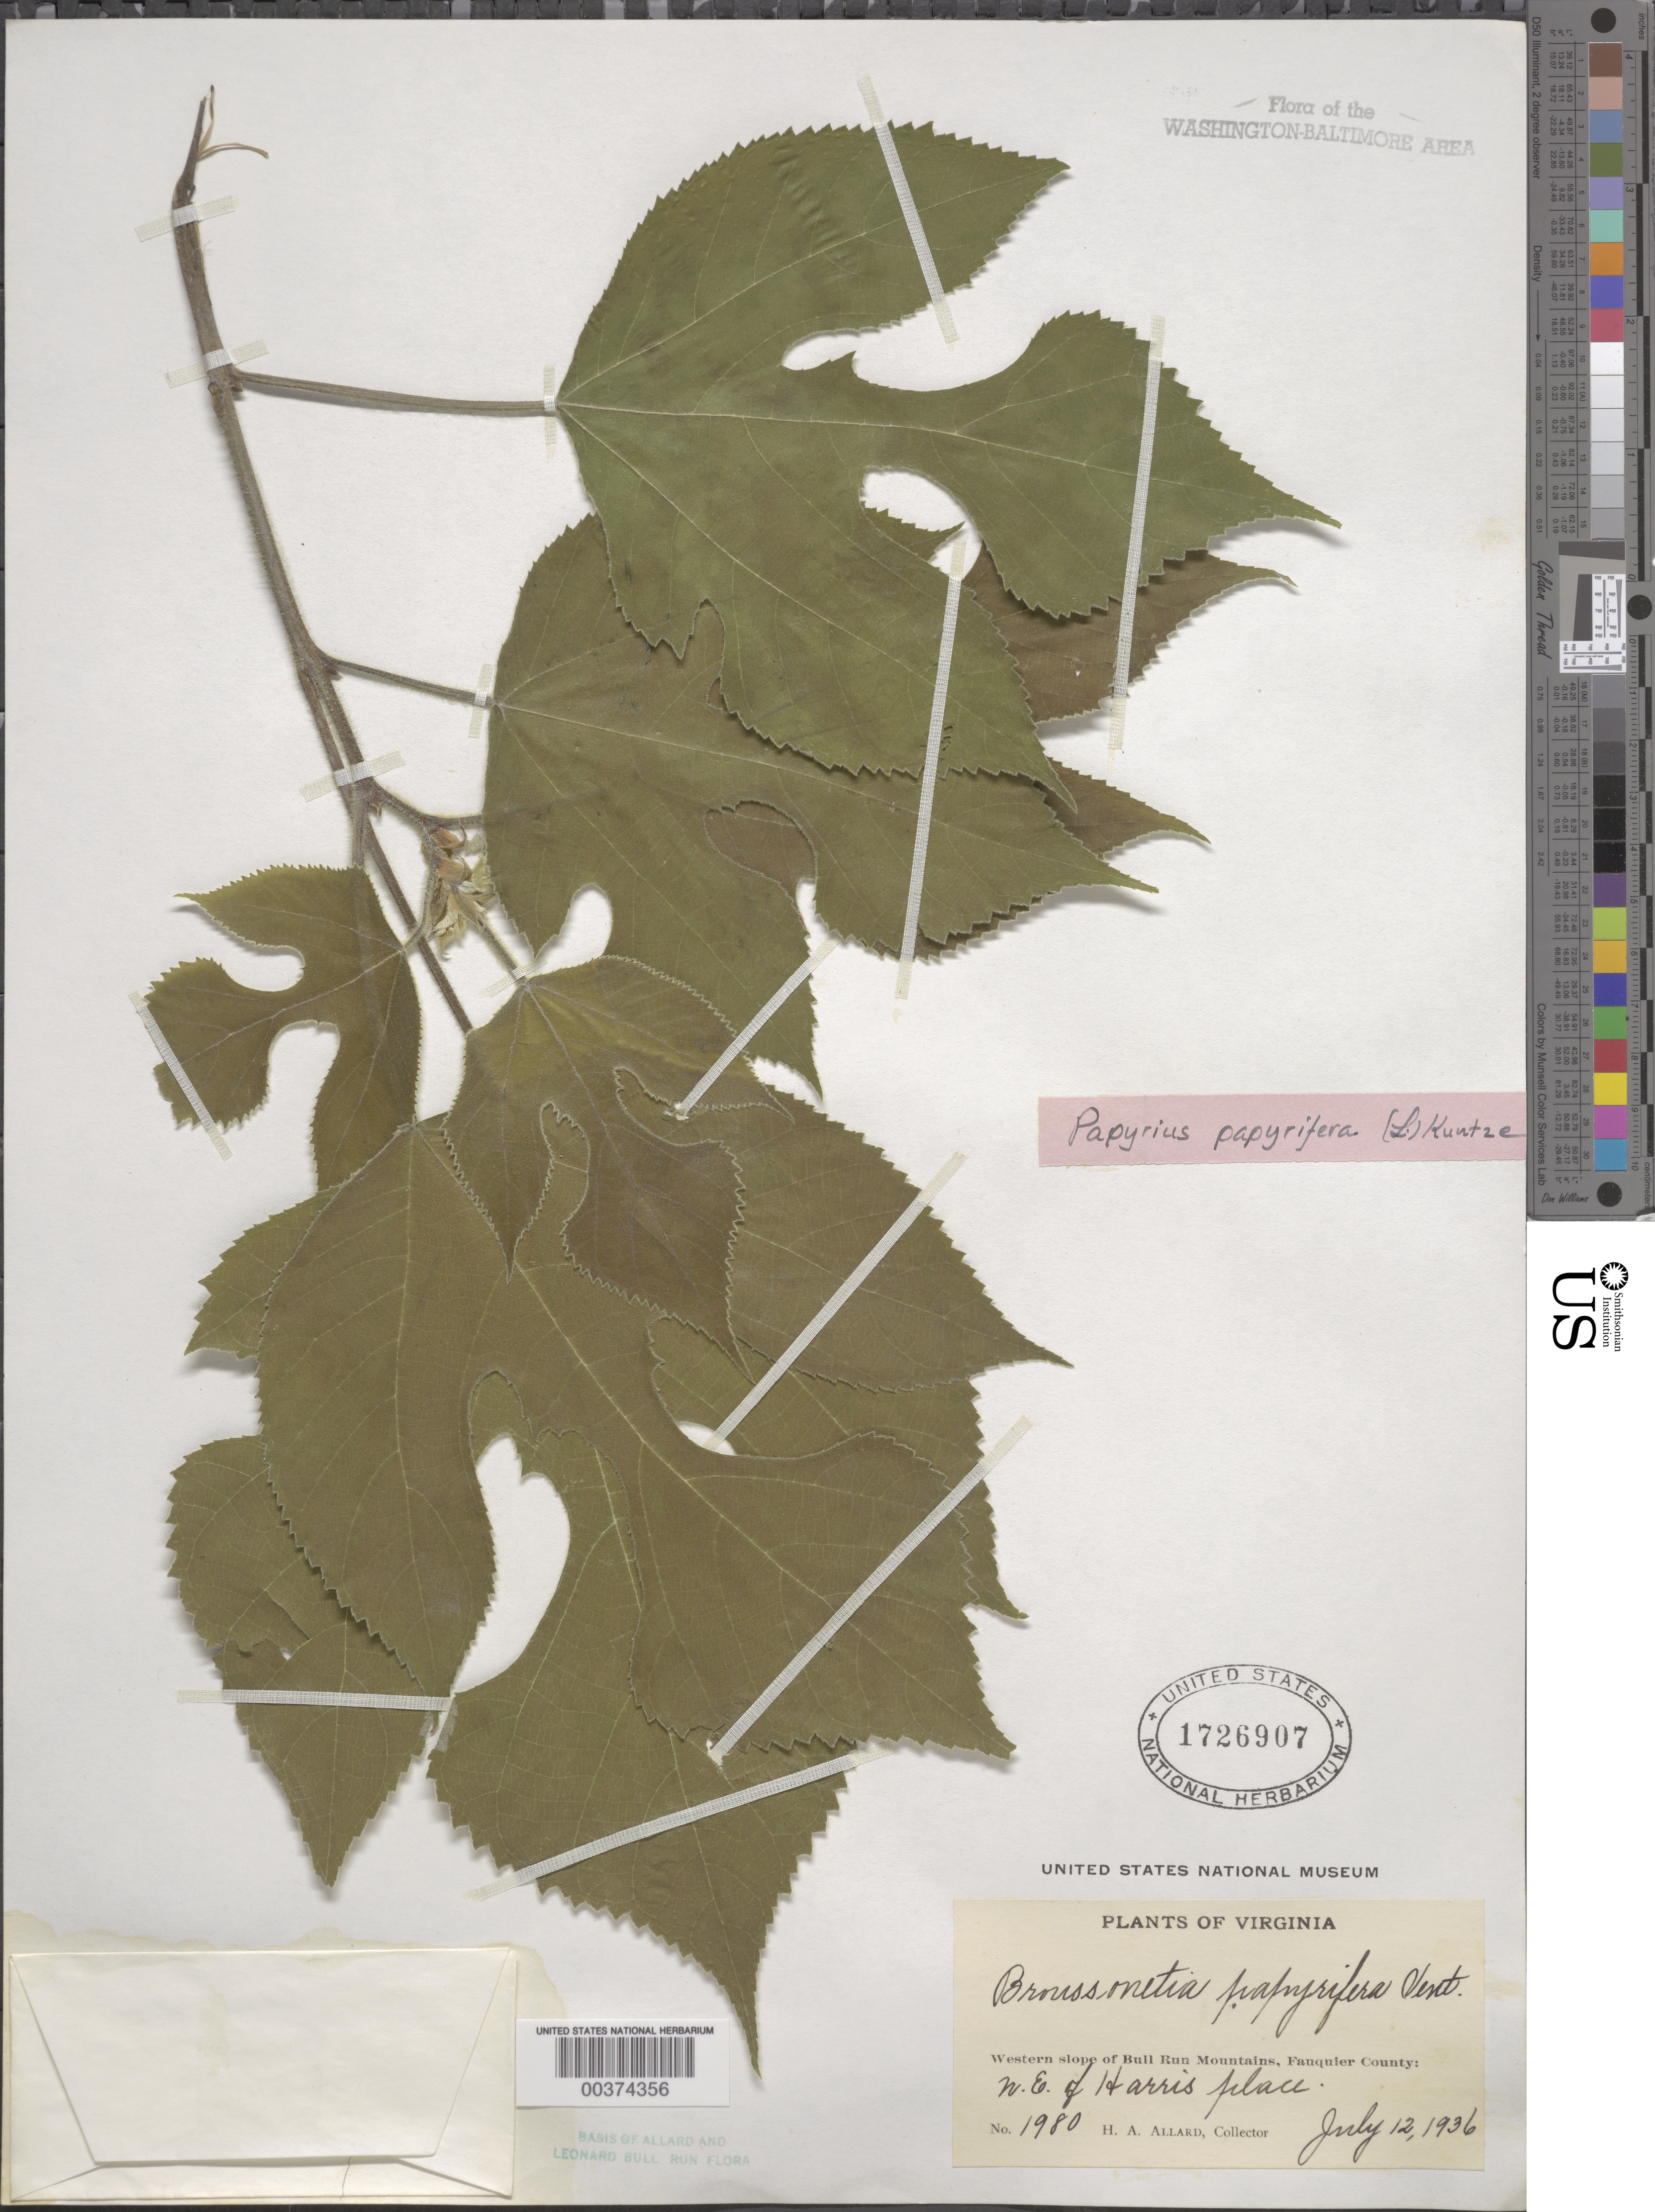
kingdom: Plantae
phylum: Tracheophyta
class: Magnoliopsida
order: Rosales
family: Moraceae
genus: Broussonetia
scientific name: Broussonetia papyrifera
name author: (L.) L'Hér. ex Vent.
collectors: H. A. Allard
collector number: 1980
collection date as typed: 12 Jul 1936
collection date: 1936-07-12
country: United States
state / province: Virginia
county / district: Fauquier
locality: Northeast of Harris Place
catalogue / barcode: US 1726907